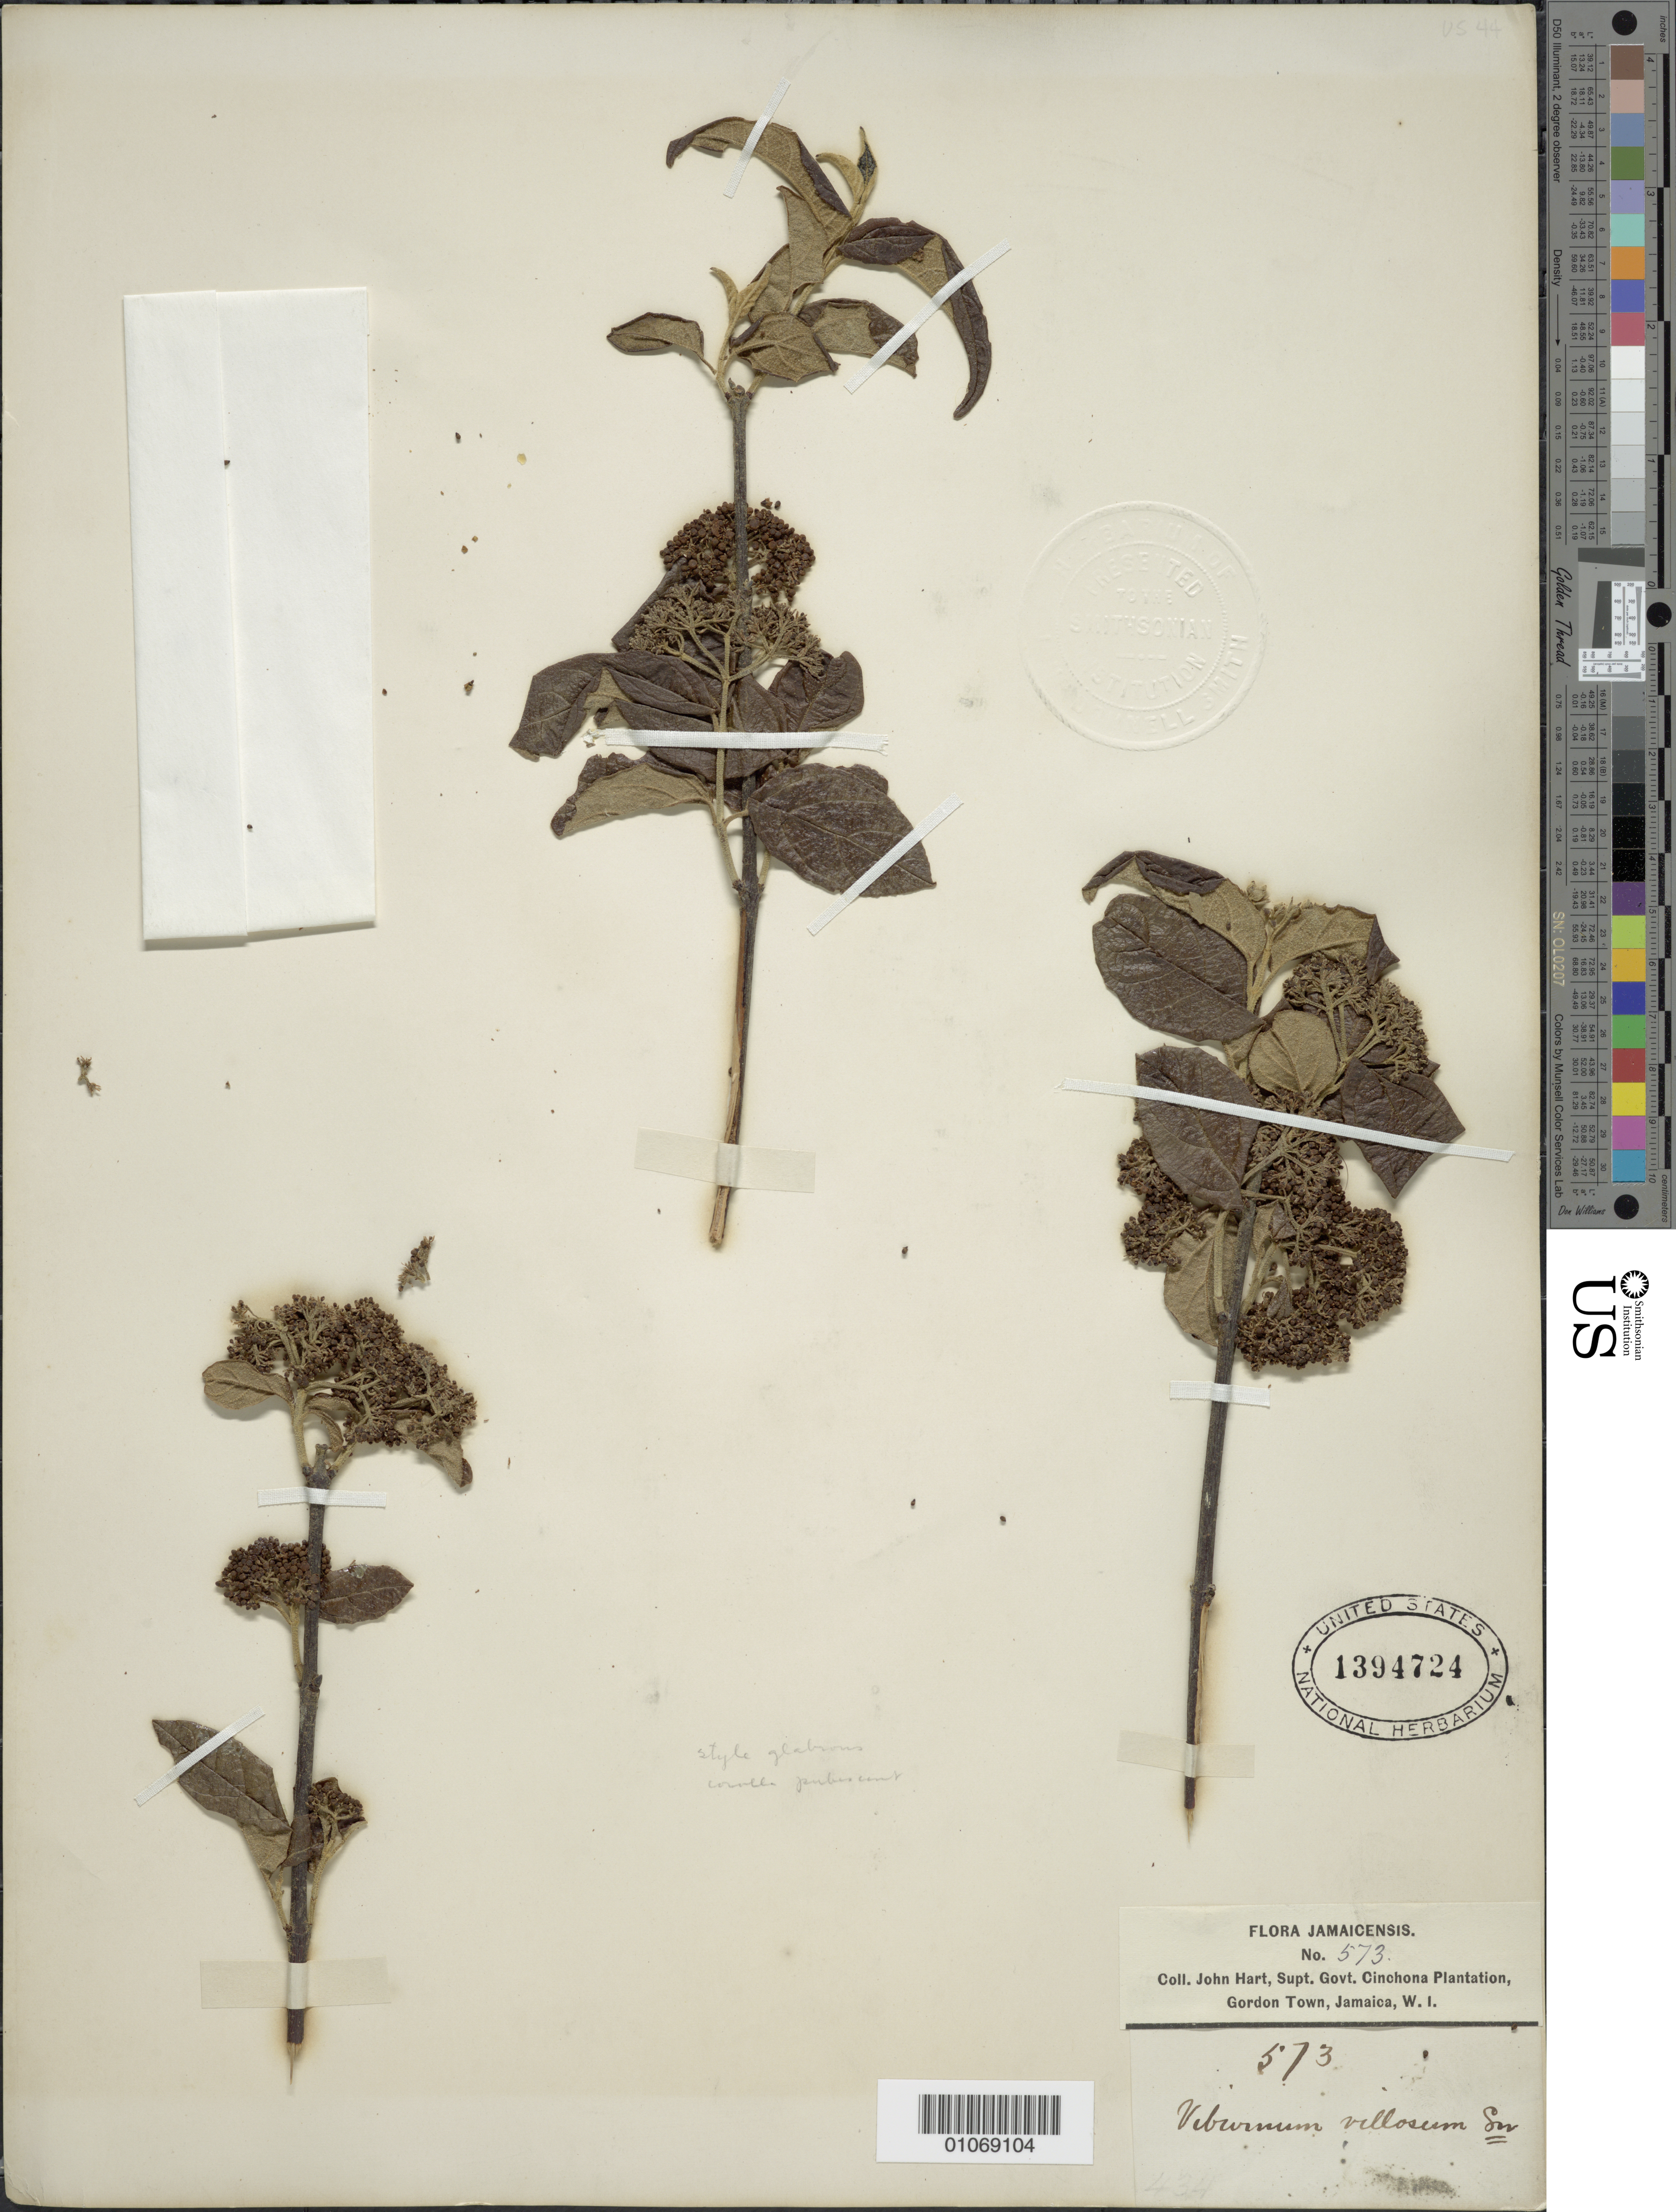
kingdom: Plantae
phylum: Tracheophyta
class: Magnoliopsida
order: Dipsacales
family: Viburnaceae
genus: Viburnum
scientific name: Viburnum villosum var. glabrescens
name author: Griseb.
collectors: J. Hart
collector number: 573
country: Jamaica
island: Jamaica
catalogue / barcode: US 1394724